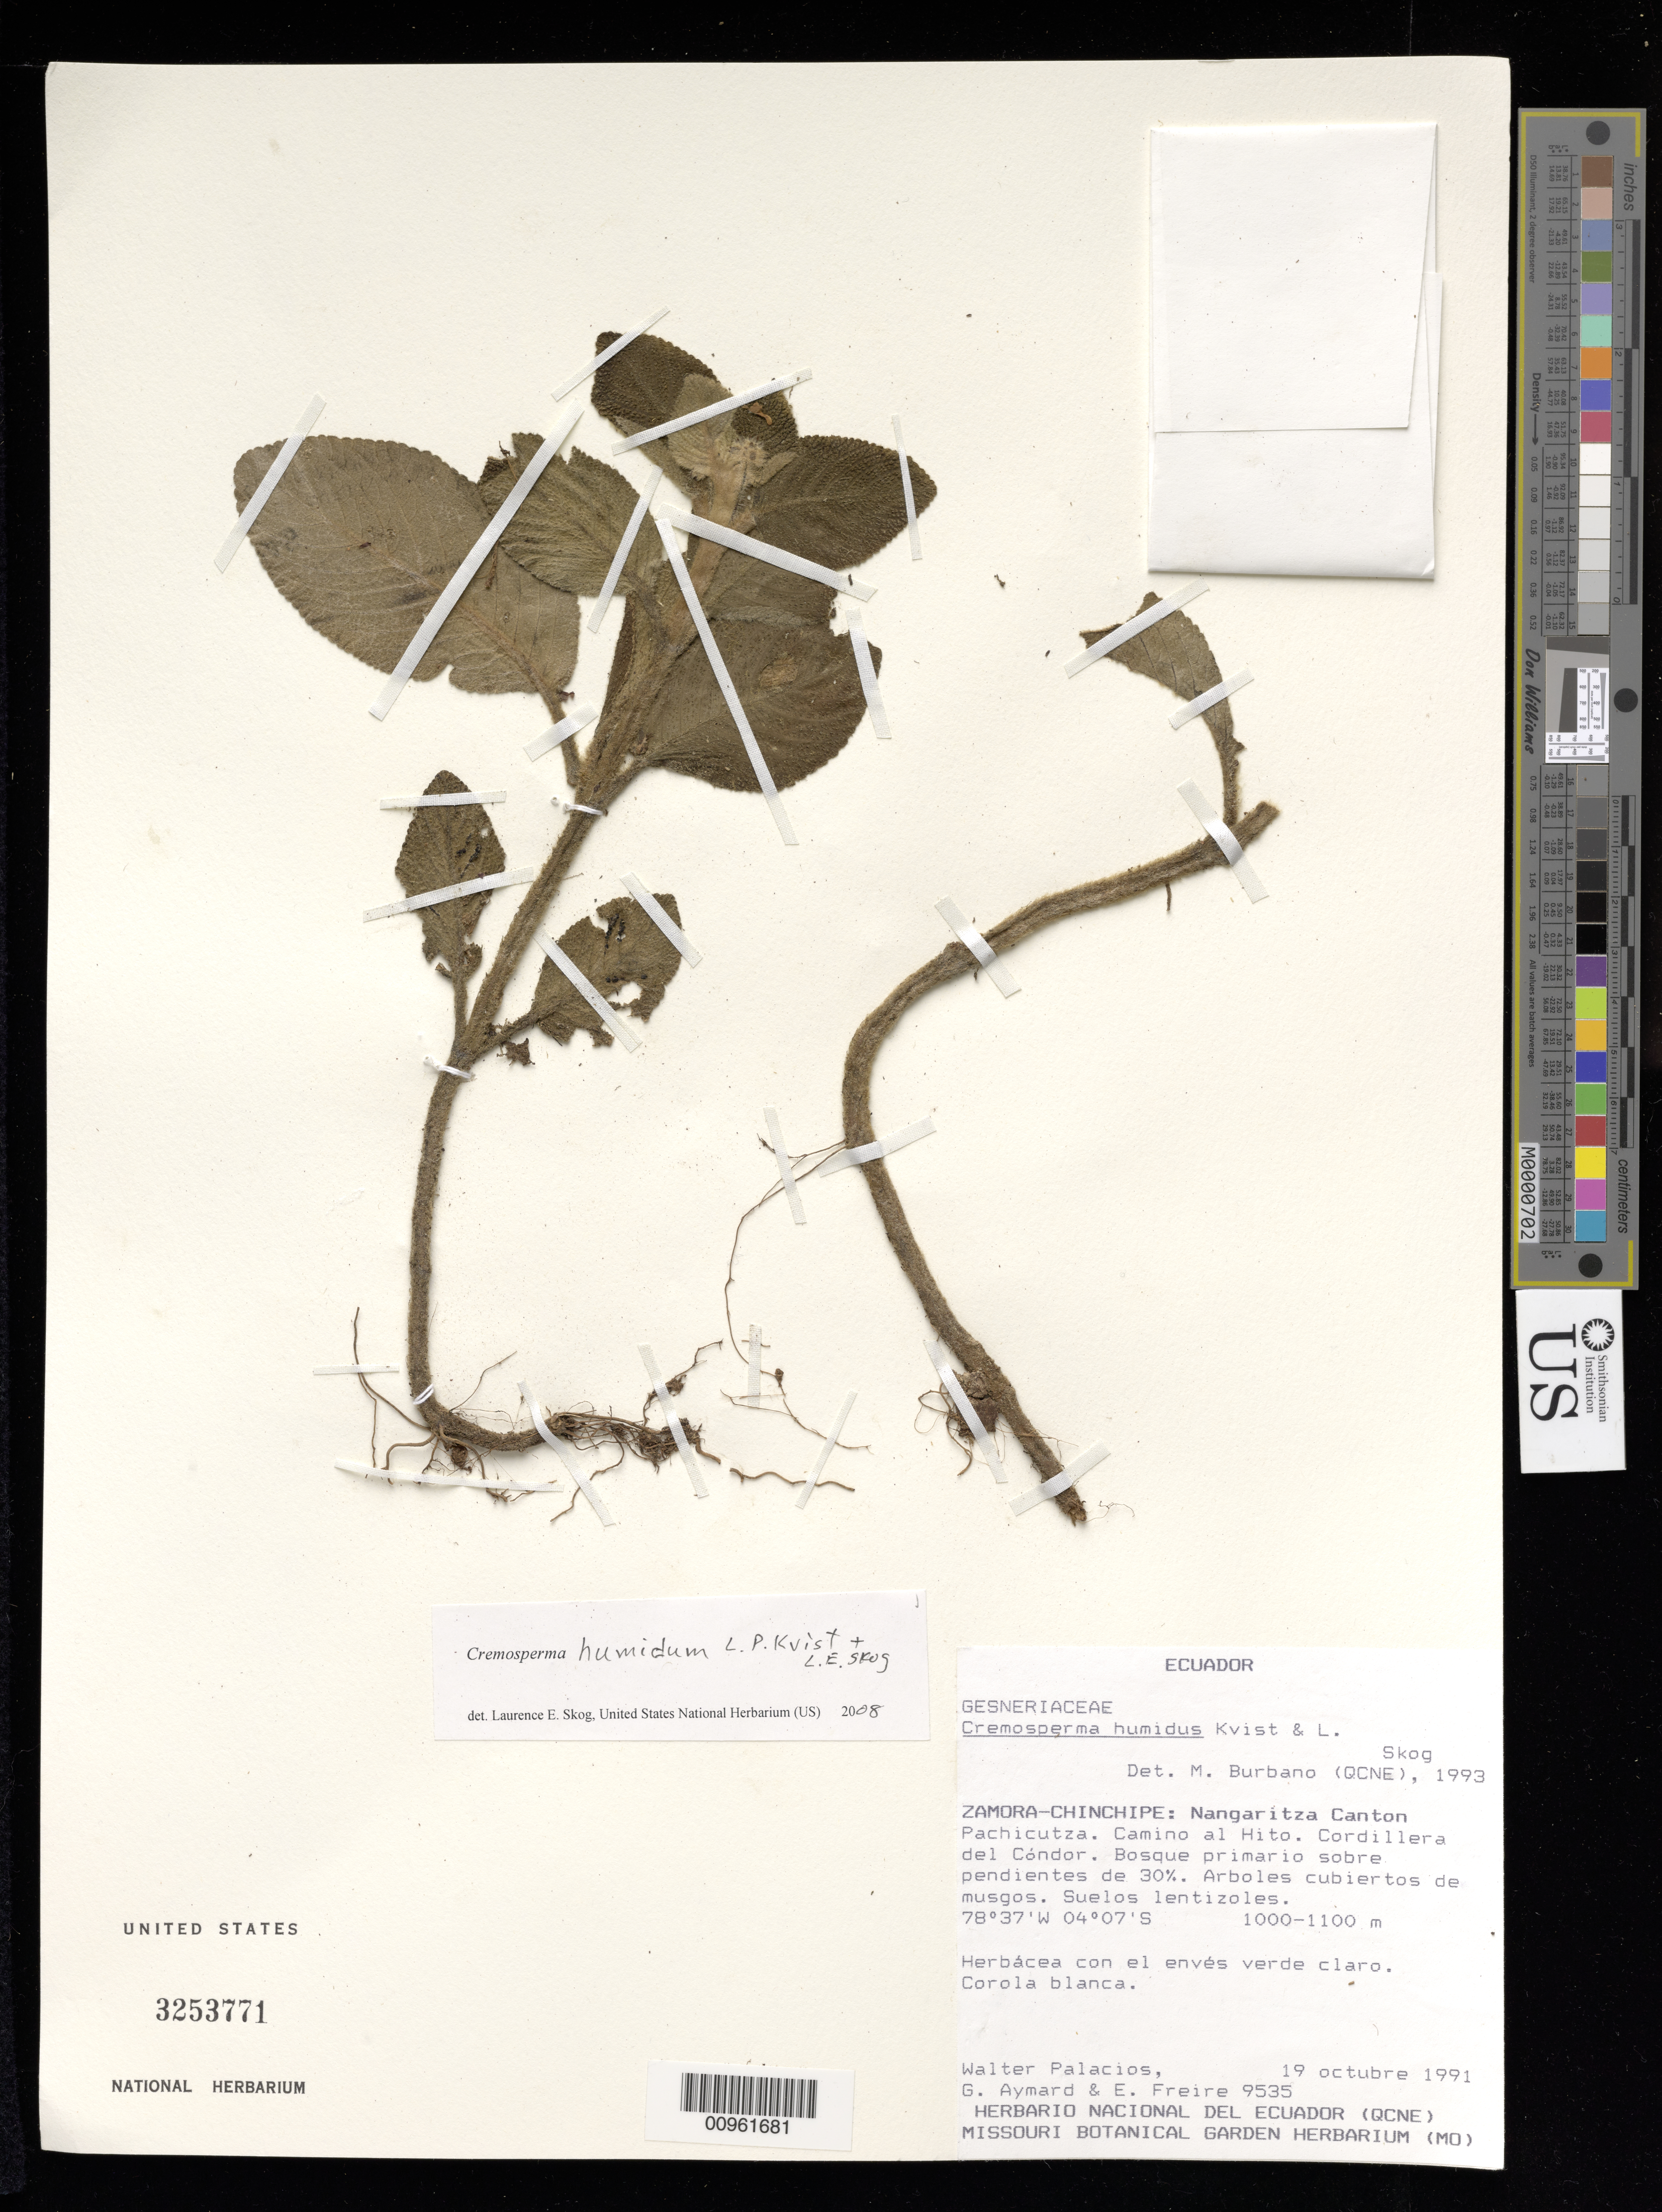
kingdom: Plantae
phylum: Tracheophyta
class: Magnoliopsida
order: Lamiales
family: Gesneriaceae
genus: Cremosperma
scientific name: Cremosperma humidum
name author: L.P. Kvist & L.E. Skog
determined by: Skog, Laurence E.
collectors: W. Palacios, G. A. Aymard & E. Freire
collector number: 9535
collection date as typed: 19 Oct 1991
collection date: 1991-10-19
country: Ecuador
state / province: Zamora-Chinchipe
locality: Nangaritza Canton, Pachicutza, camino al Hito, Cordillera del Condor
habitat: bosque primario sobre pendienes de 30%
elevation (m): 1000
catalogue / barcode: US 3253771